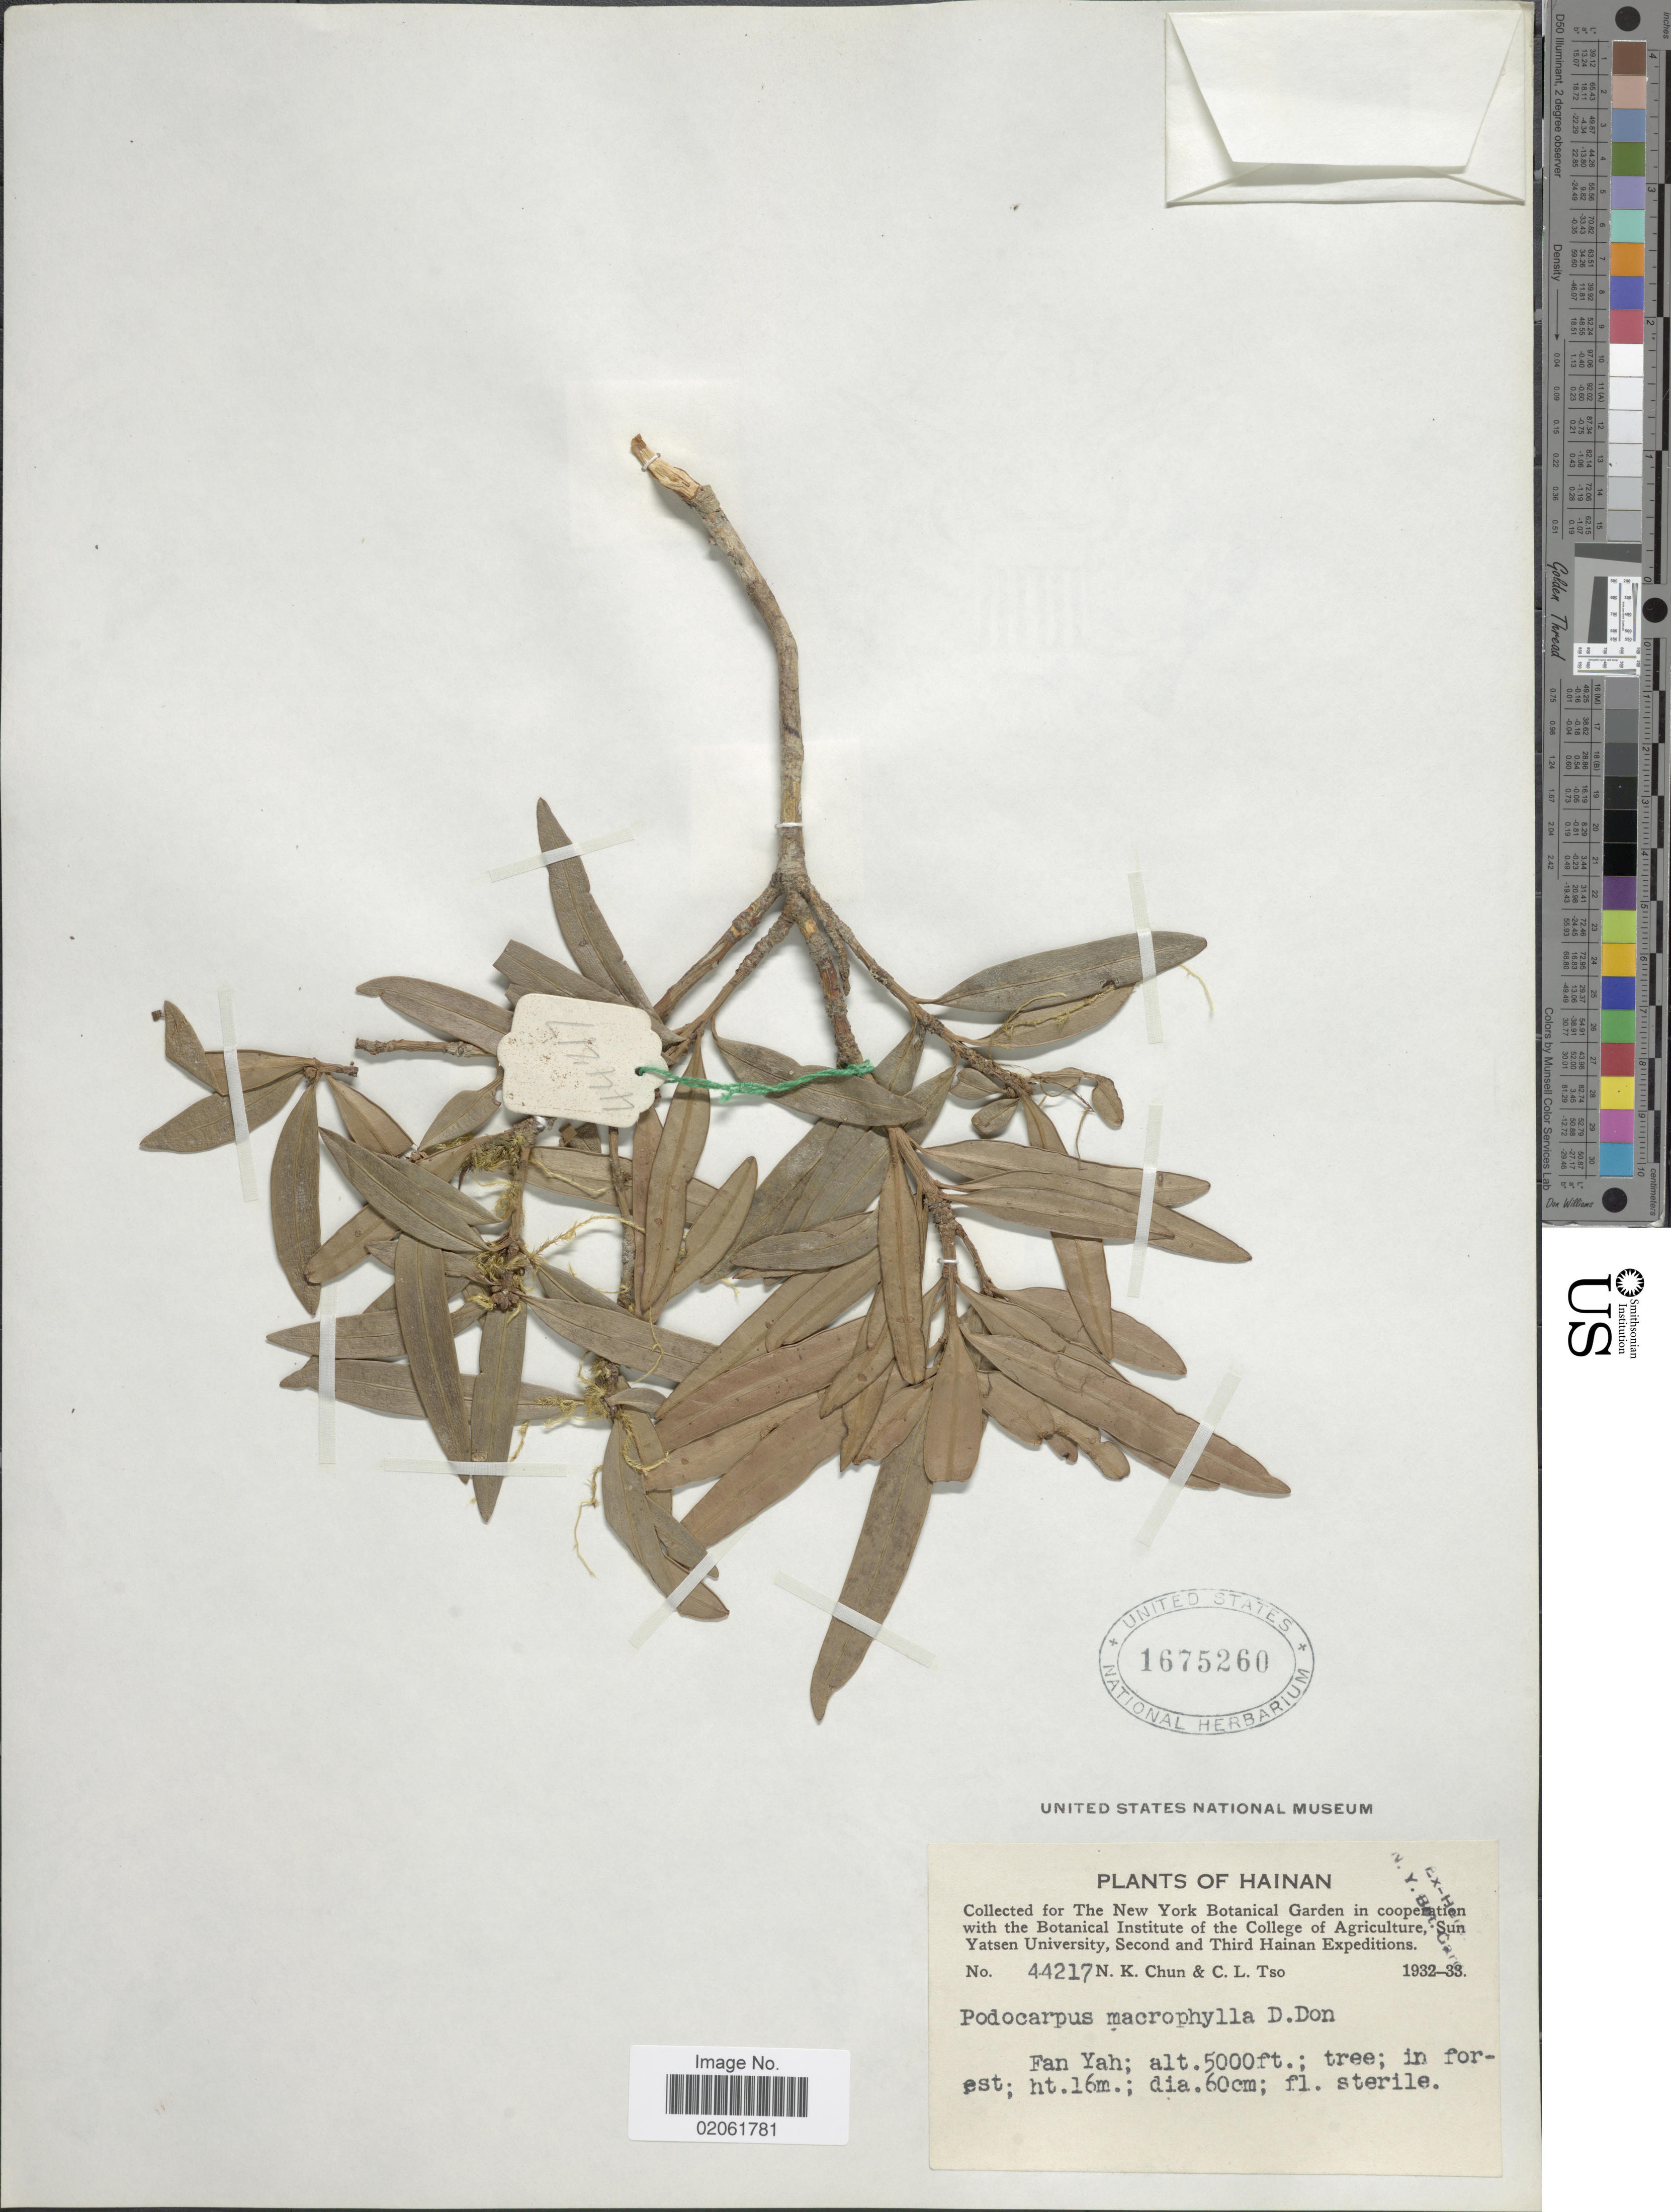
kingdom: Plantae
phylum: Tracheophyta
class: Pinopsida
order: Pinales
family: Podocarpaceae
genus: Podocarpus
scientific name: Podocarpus macrophyllus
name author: (Thunb.) Sweet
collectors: N. K. Chun & C. Tso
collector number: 44217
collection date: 1932/1933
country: China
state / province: Hainan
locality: Fan Yah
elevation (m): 1524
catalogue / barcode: US 1675260